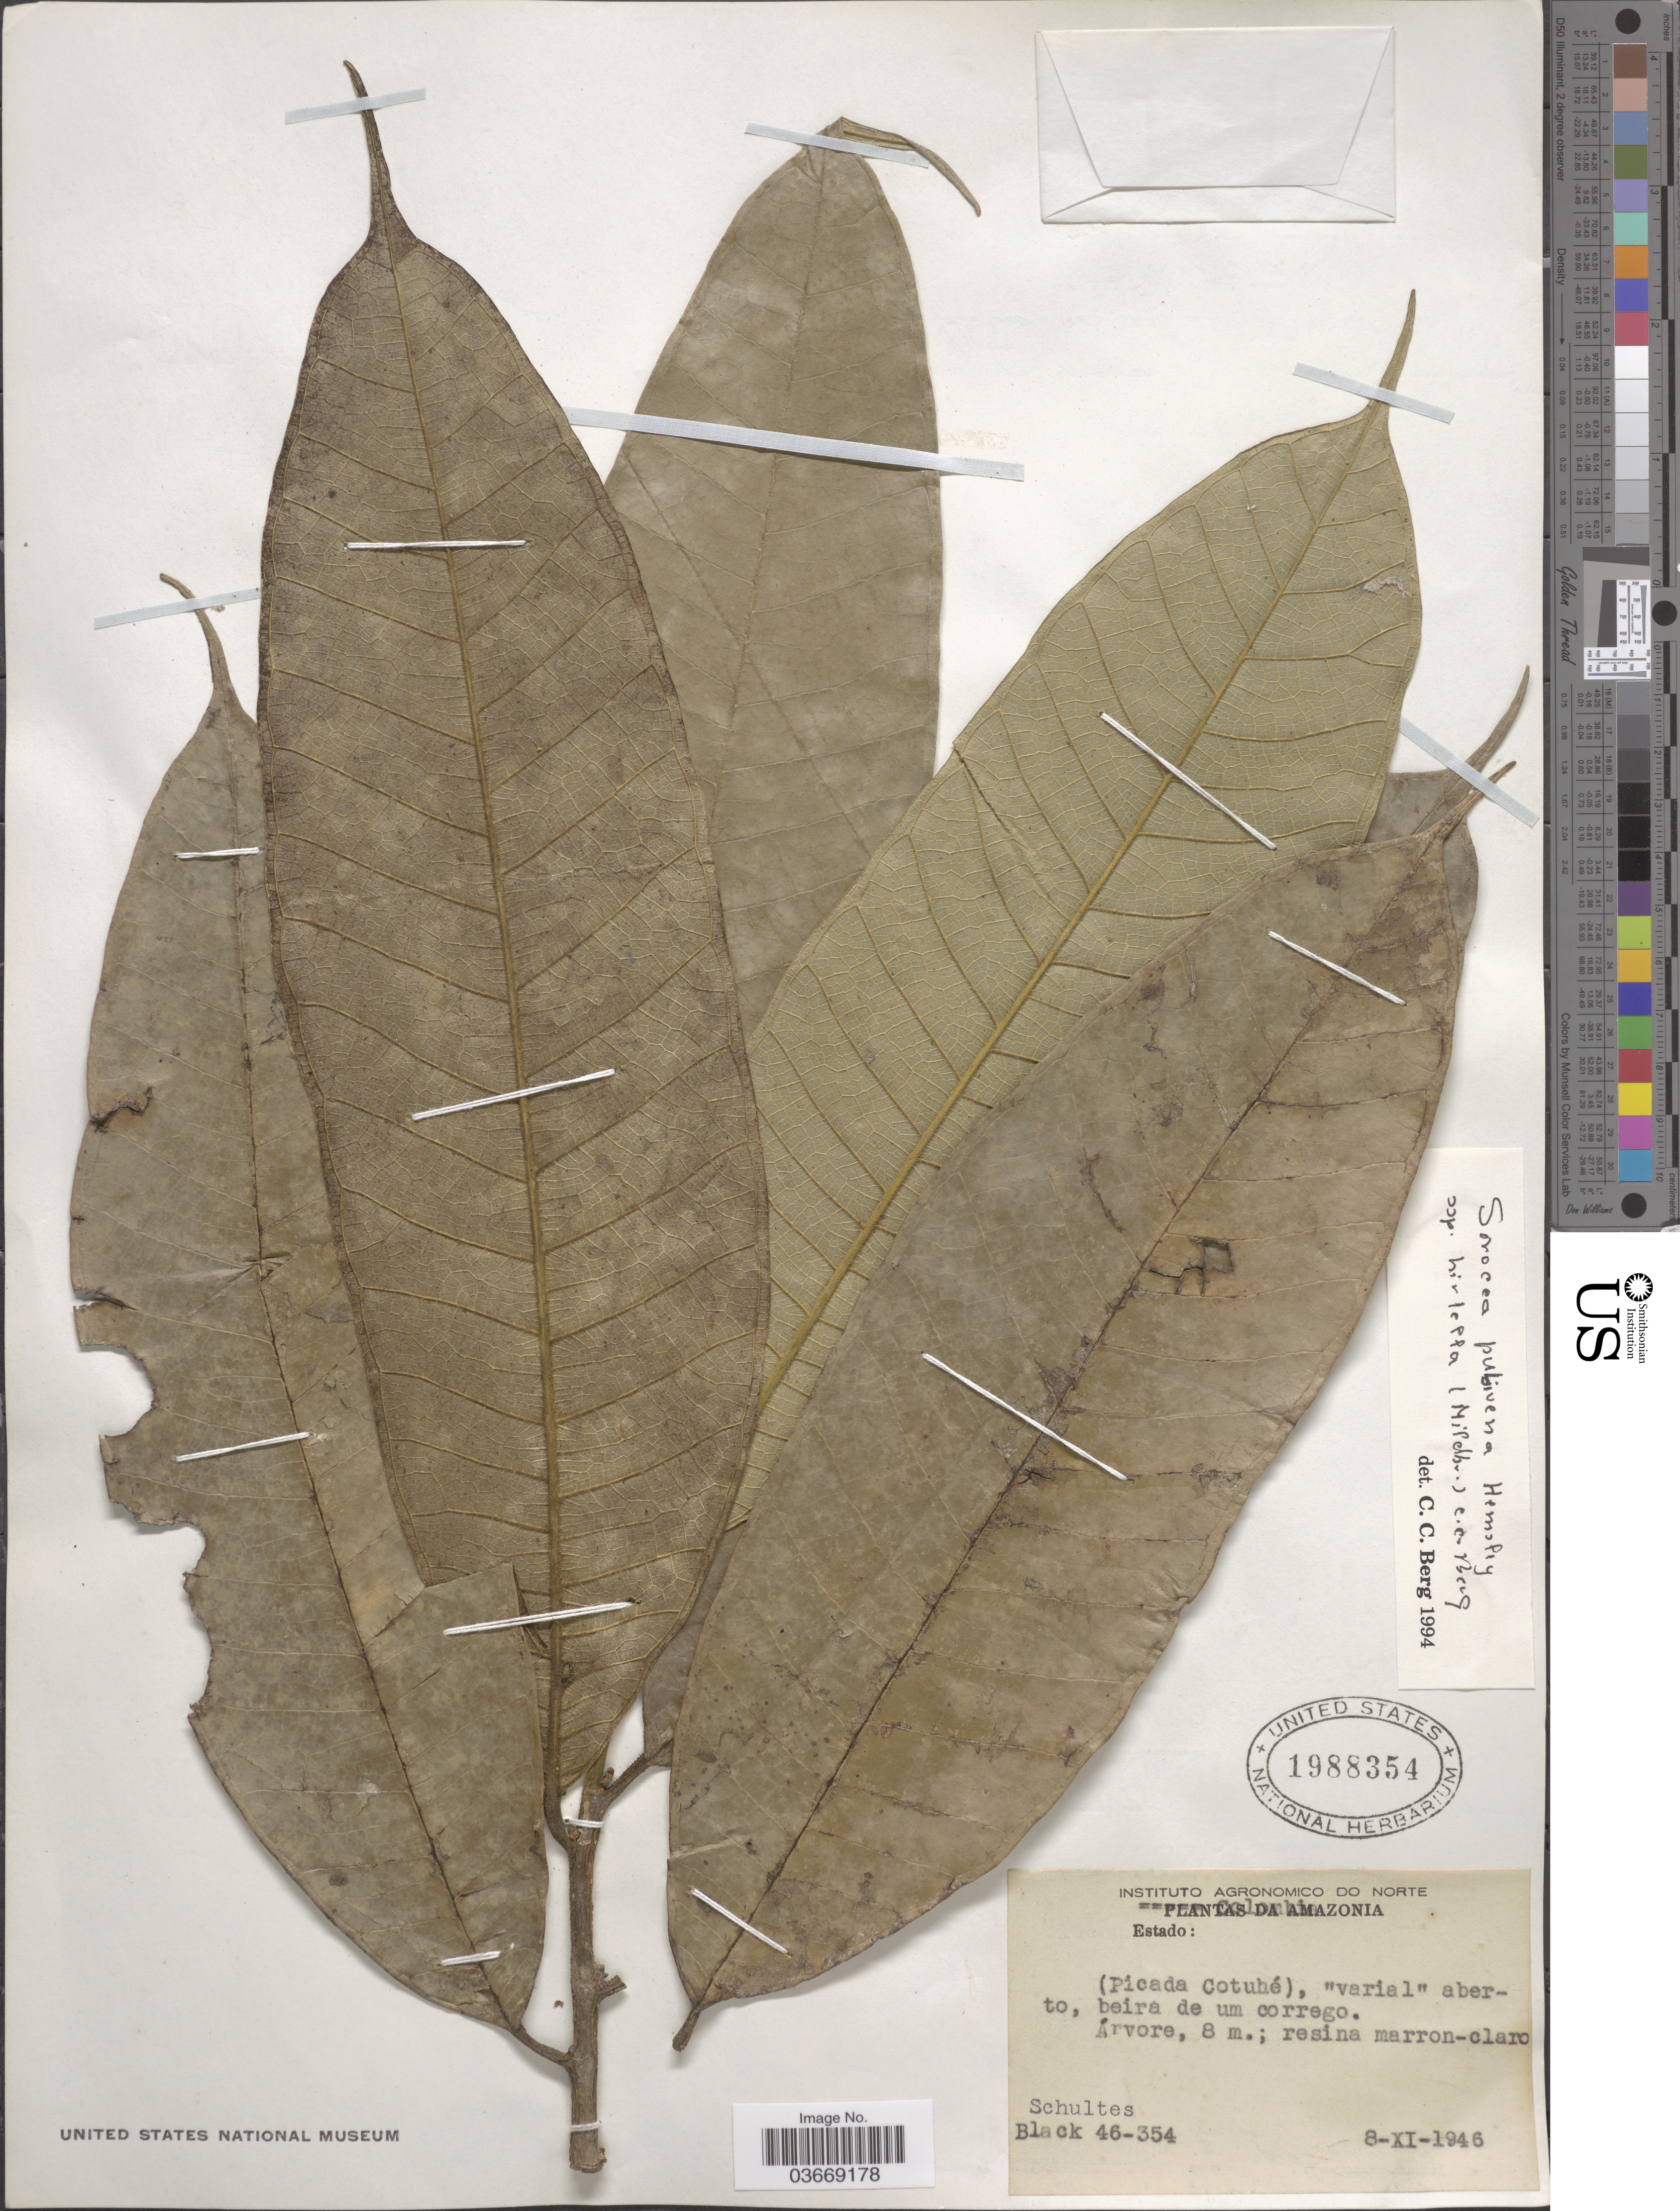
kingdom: Plantae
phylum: Tracheophyta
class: Magnoliopsida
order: Rosales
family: Moraceae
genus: Sorocea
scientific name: Sorocea pubivena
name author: Hemsl.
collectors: -- Schultes & -- Black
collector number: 46-354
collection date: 1946-11-08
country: Colombia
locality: Amazonia? (Picada Cotuhé).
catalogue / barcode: US 1988354